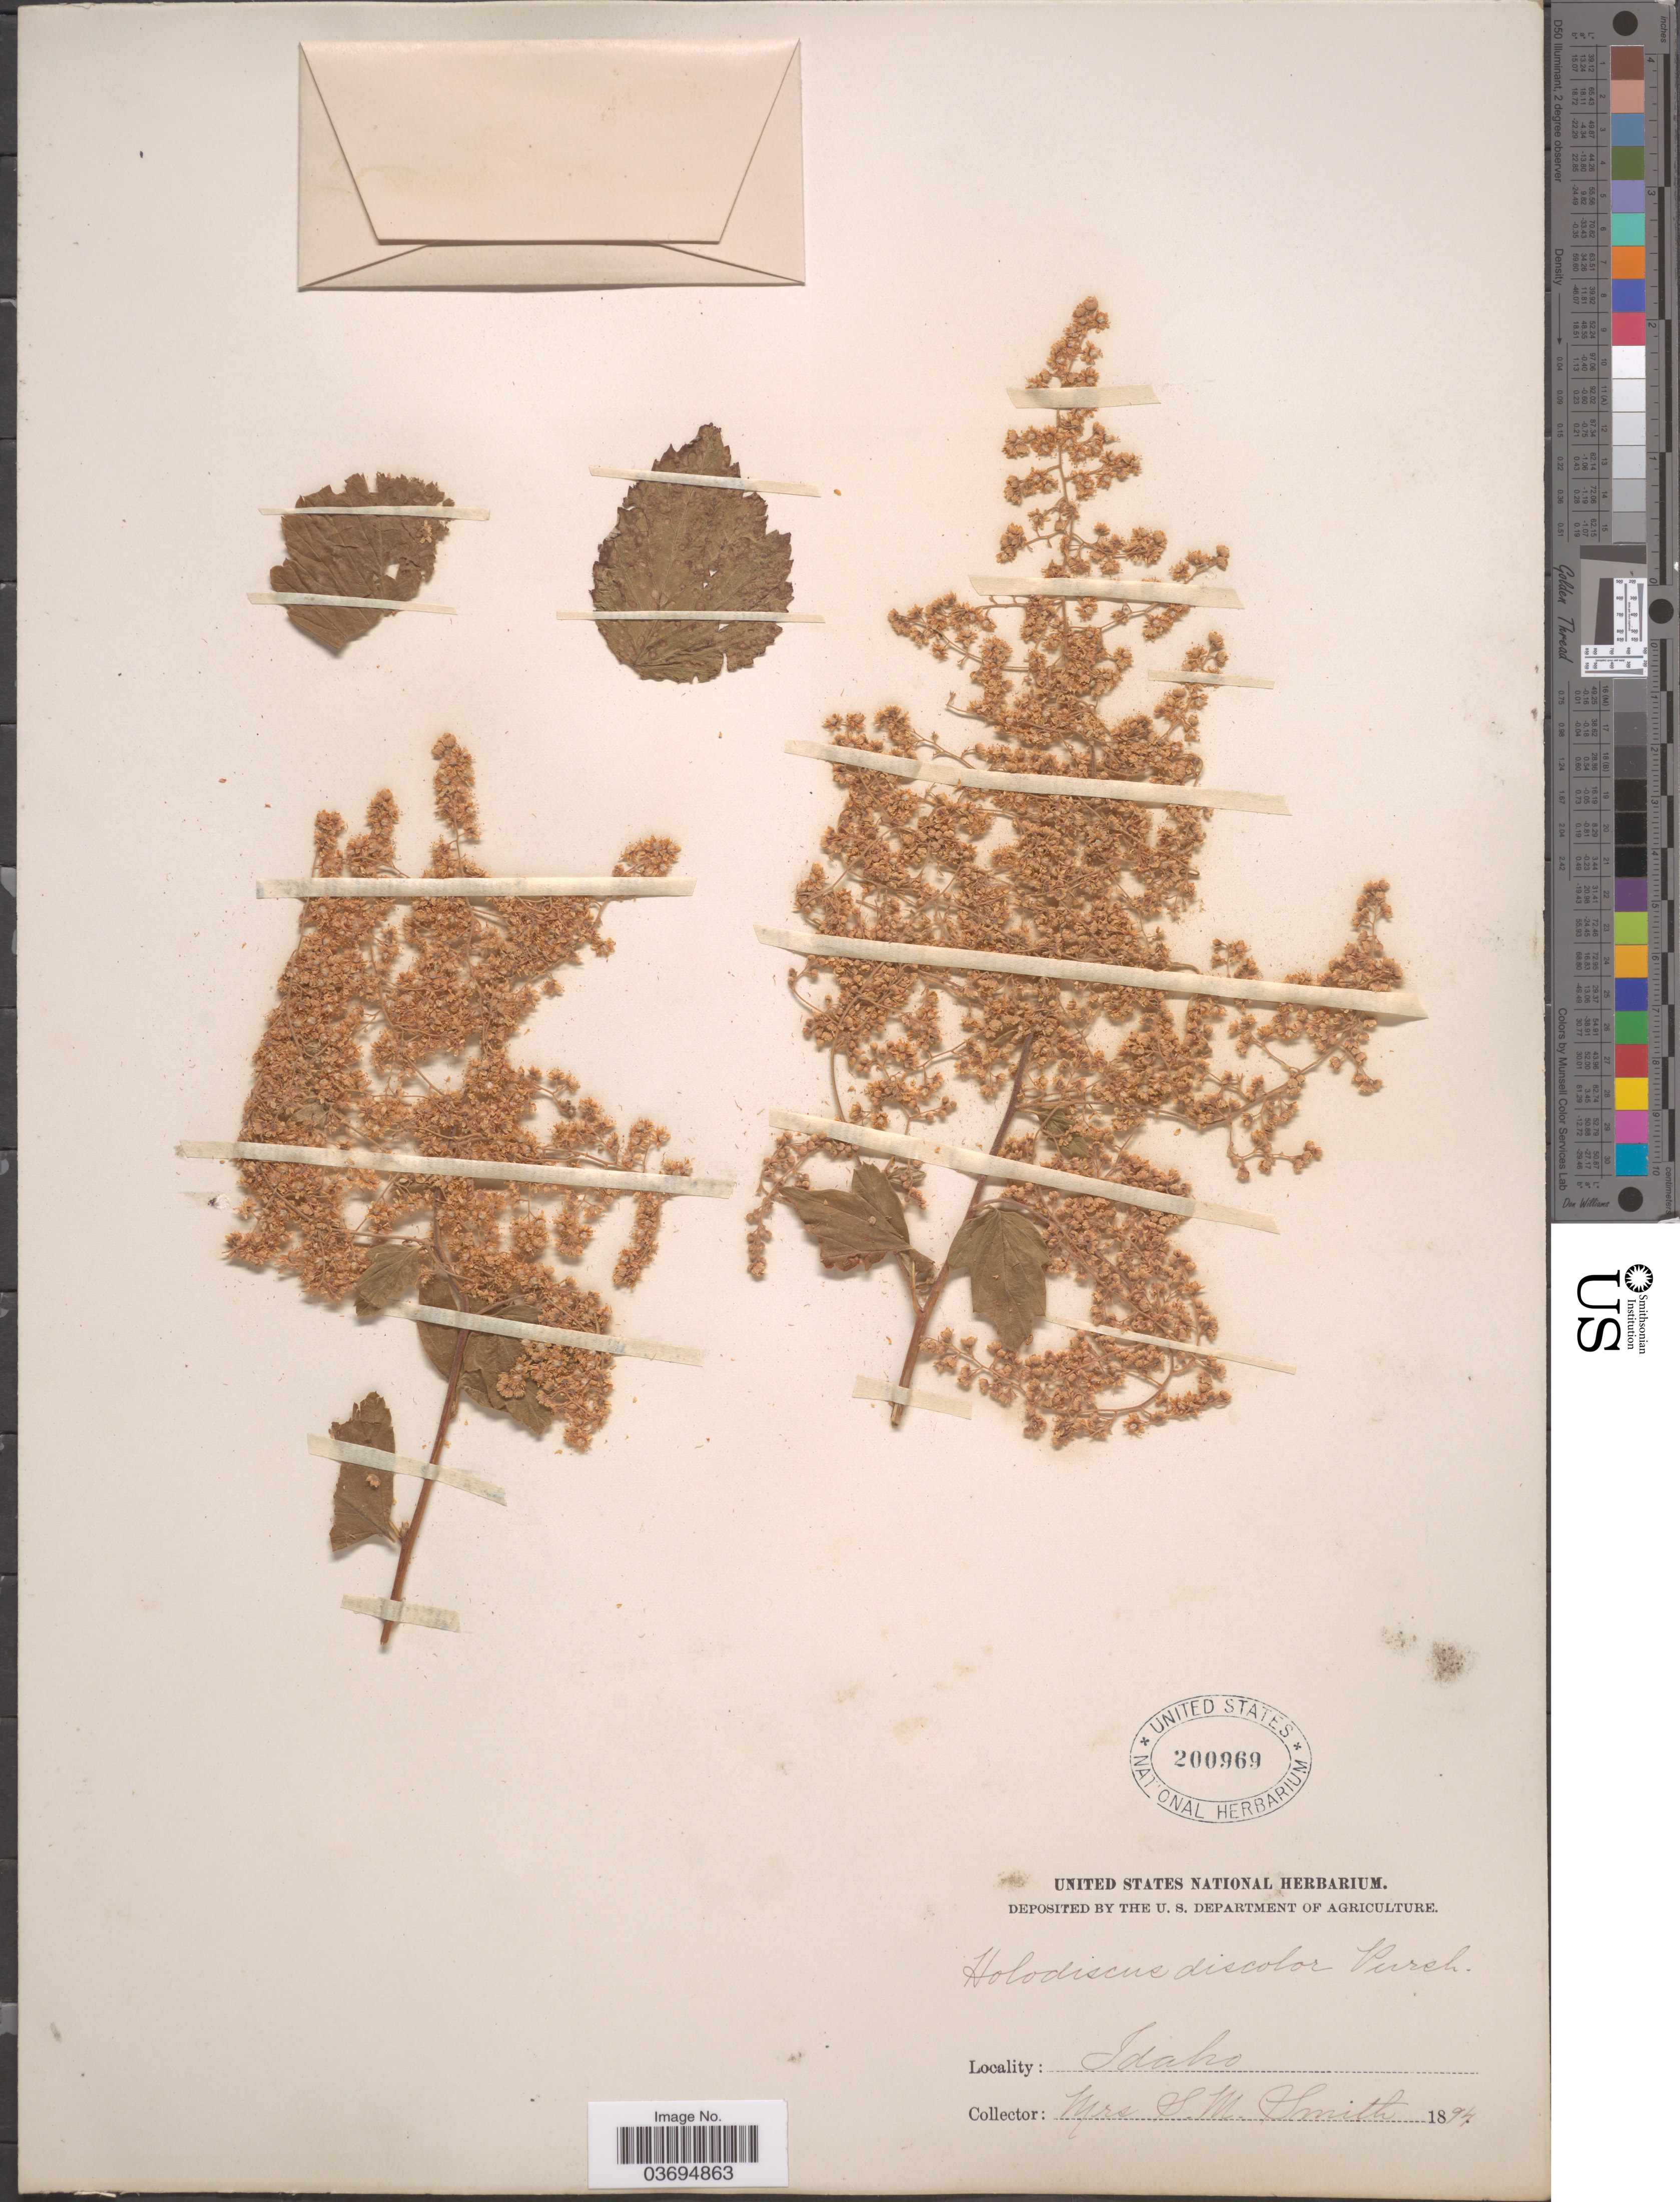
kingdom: Plantae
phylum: Tracheophyta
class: Magnoliopsida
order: Rosales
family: Rosaceae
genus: Holodiscus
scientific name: Holodiscus discolor var. discolor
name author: (Pursh) Maxim.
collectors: S. Smith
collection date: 1894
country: United States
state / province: Idaho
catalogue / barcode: US 200969